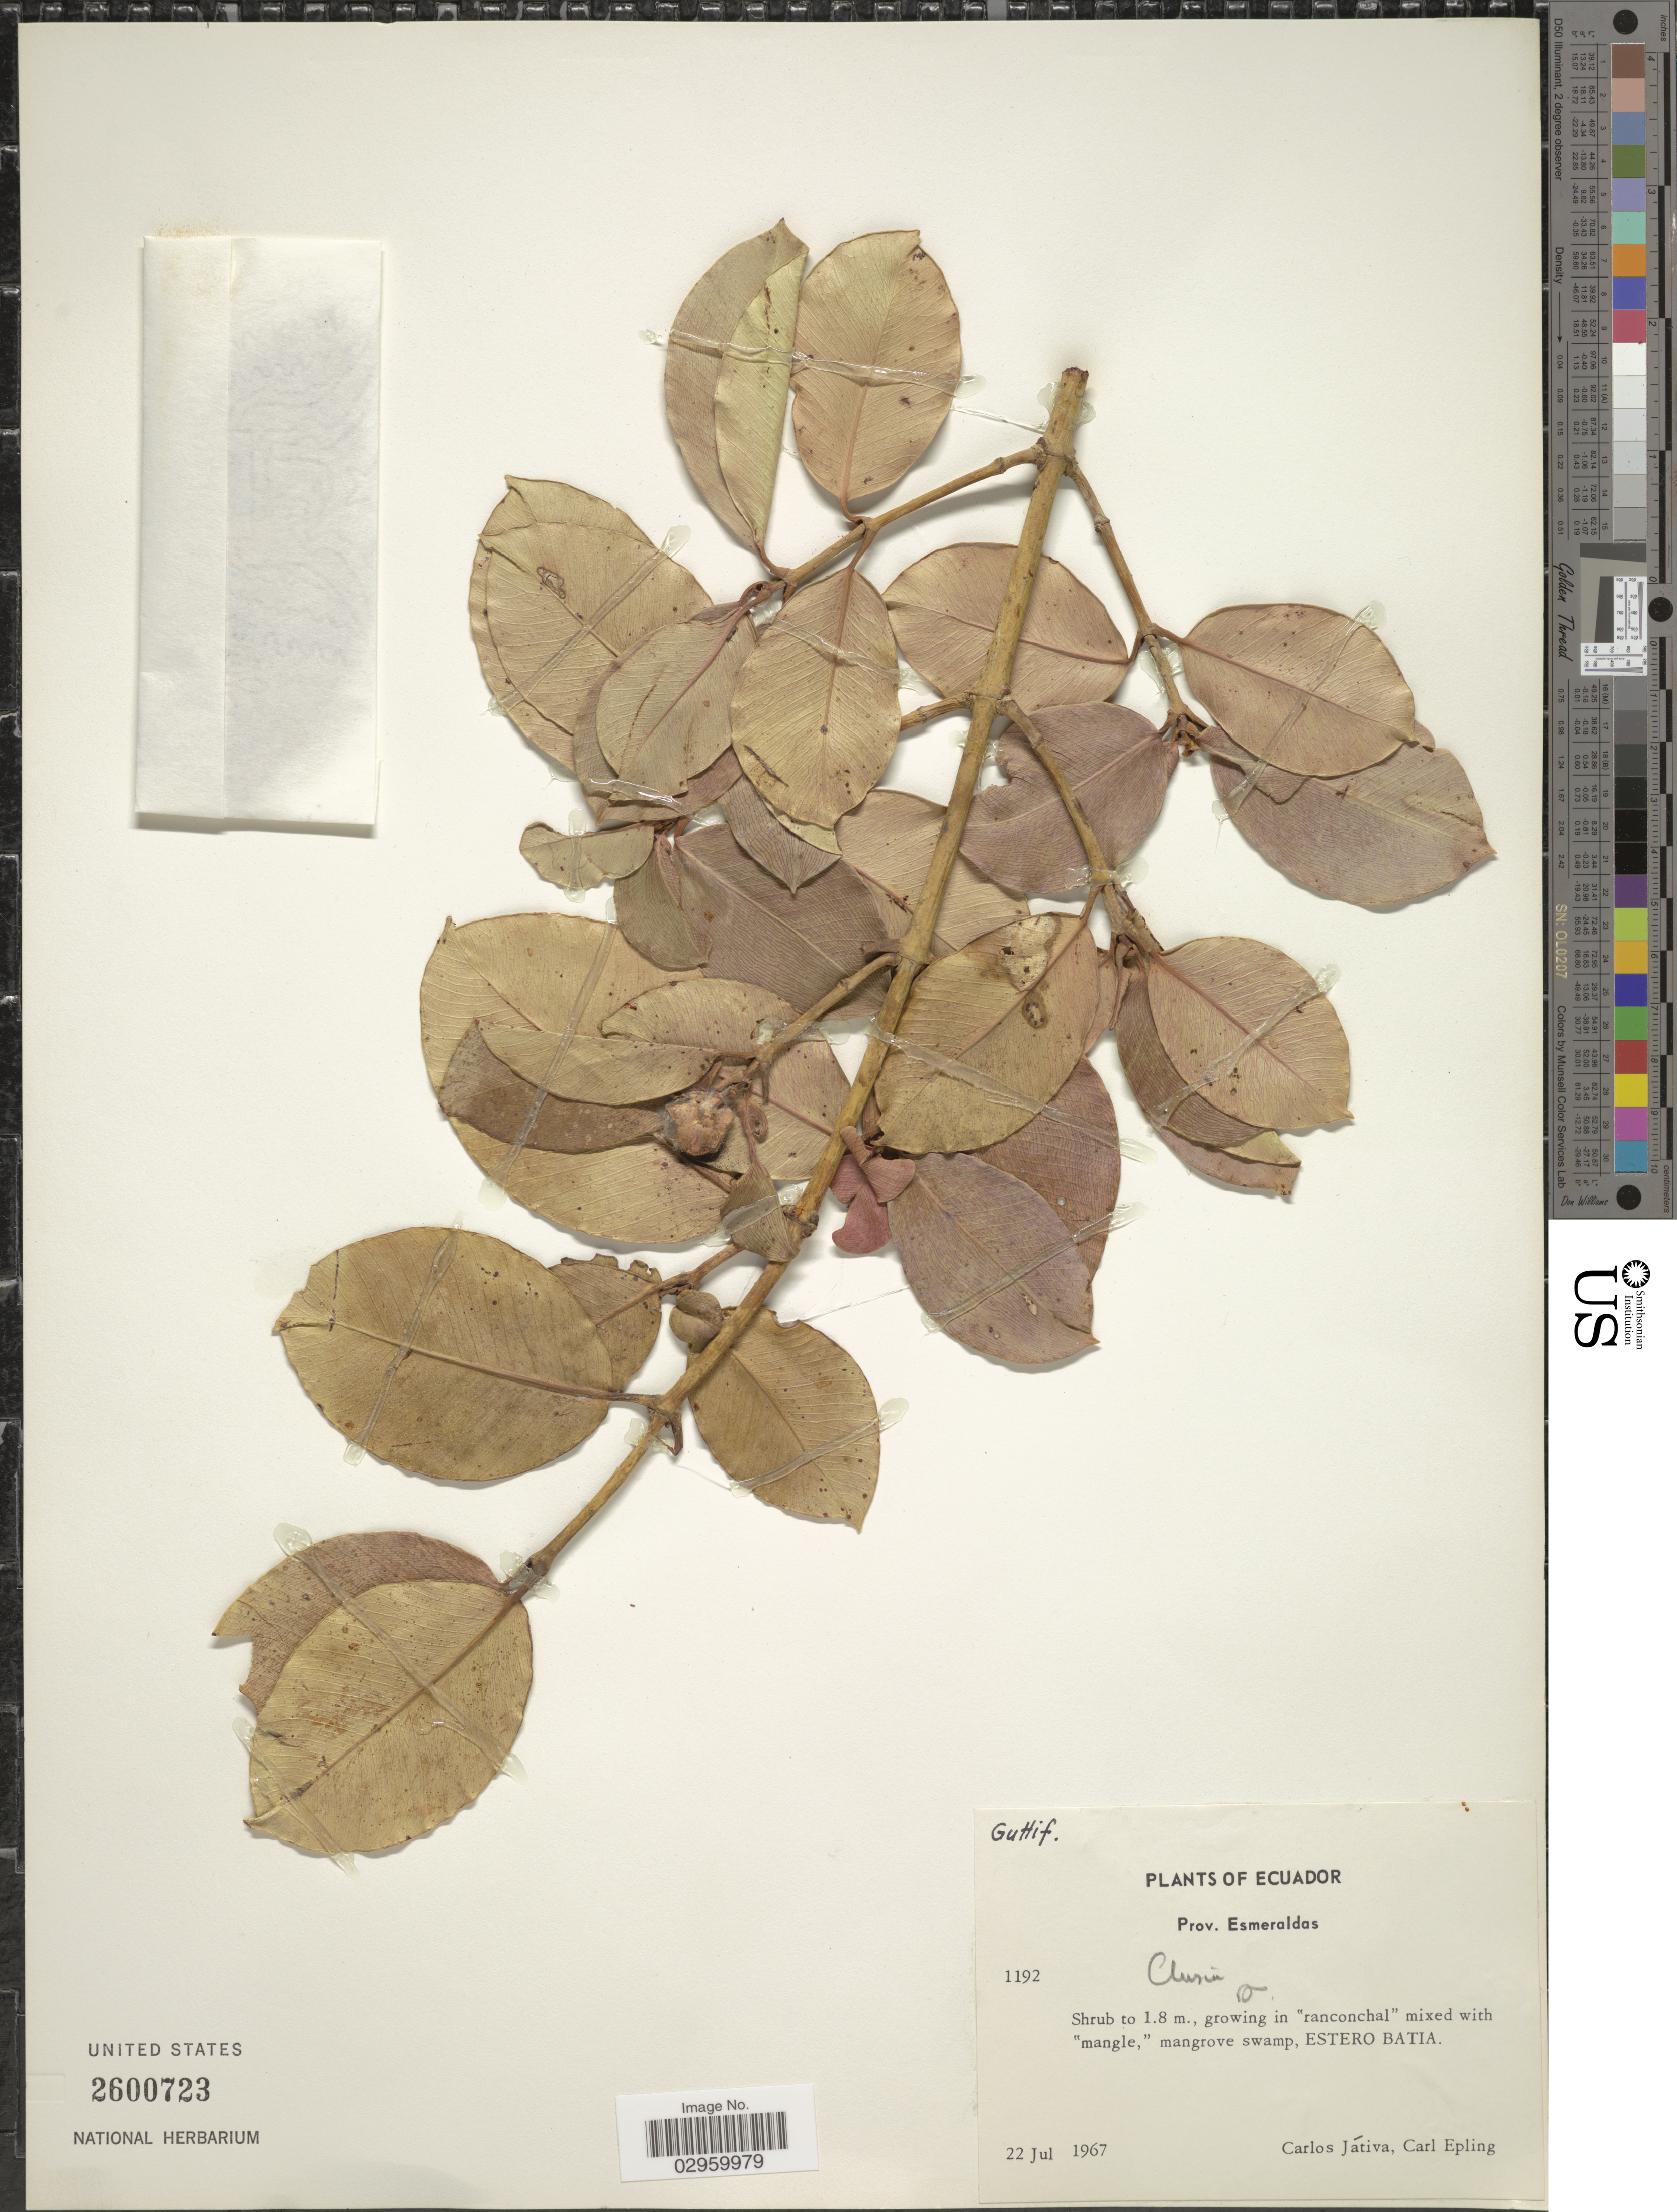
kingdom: Plantae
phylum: Tracheophyta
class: Magnoliopsida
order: Malpighiales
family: Clusiaceae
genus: Clusia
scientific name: Clusia sp.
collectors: C. D. Játiva & C. C. Epling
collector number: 1192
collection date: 1967-07-22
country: Ecuador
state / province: Esmeraldas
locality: Mangrove swamp, Estero Batia.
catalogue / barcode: US 2600723